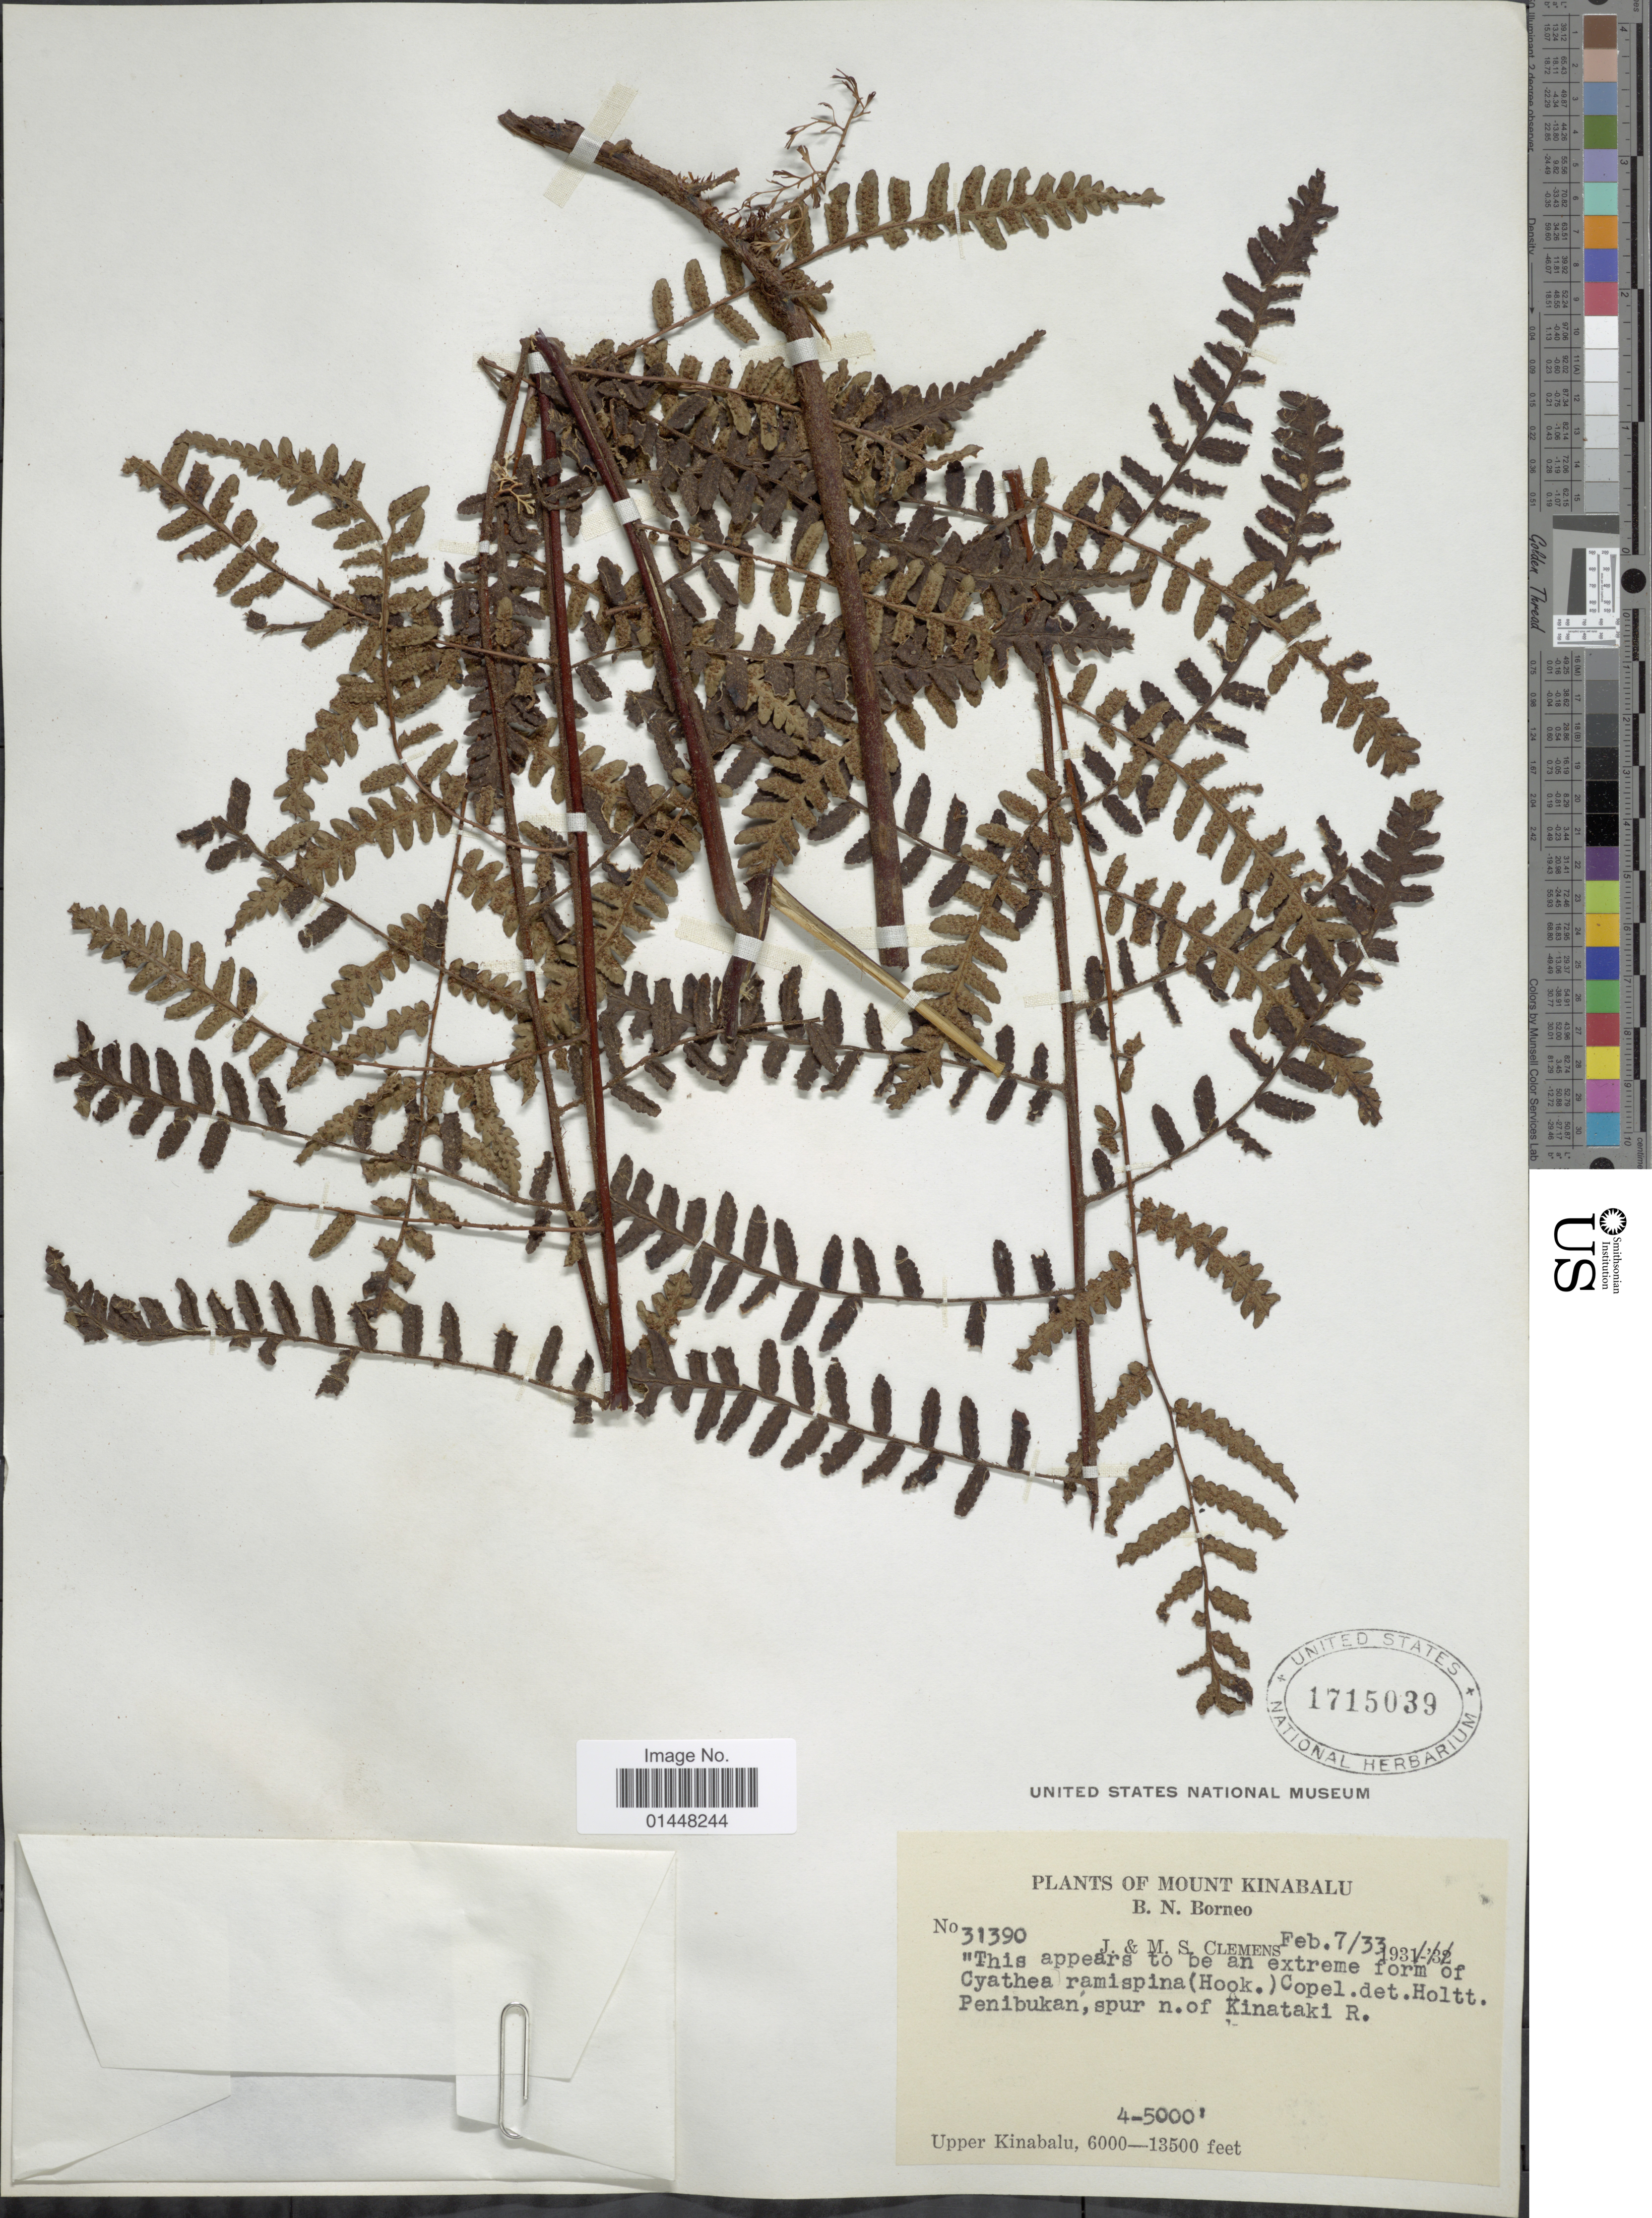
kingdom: Plantae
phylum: Tracheophyta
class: Polypodiopsida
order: Cyatheales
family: Cyatheaceae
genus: Gymnosphaera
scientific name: Gymnosphaera ramispina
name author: (Hook.) Copel.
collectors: J. Clemens & M. S. Clemens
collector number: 31390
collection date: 1933-02-07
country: Malaysia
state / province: Sabah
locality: Mount Kinabalu. B. N. Borneo. Upper Kinabalu. Penibukan, spur n. of Kinataki R.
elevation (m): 1219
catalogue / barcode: US 1715039